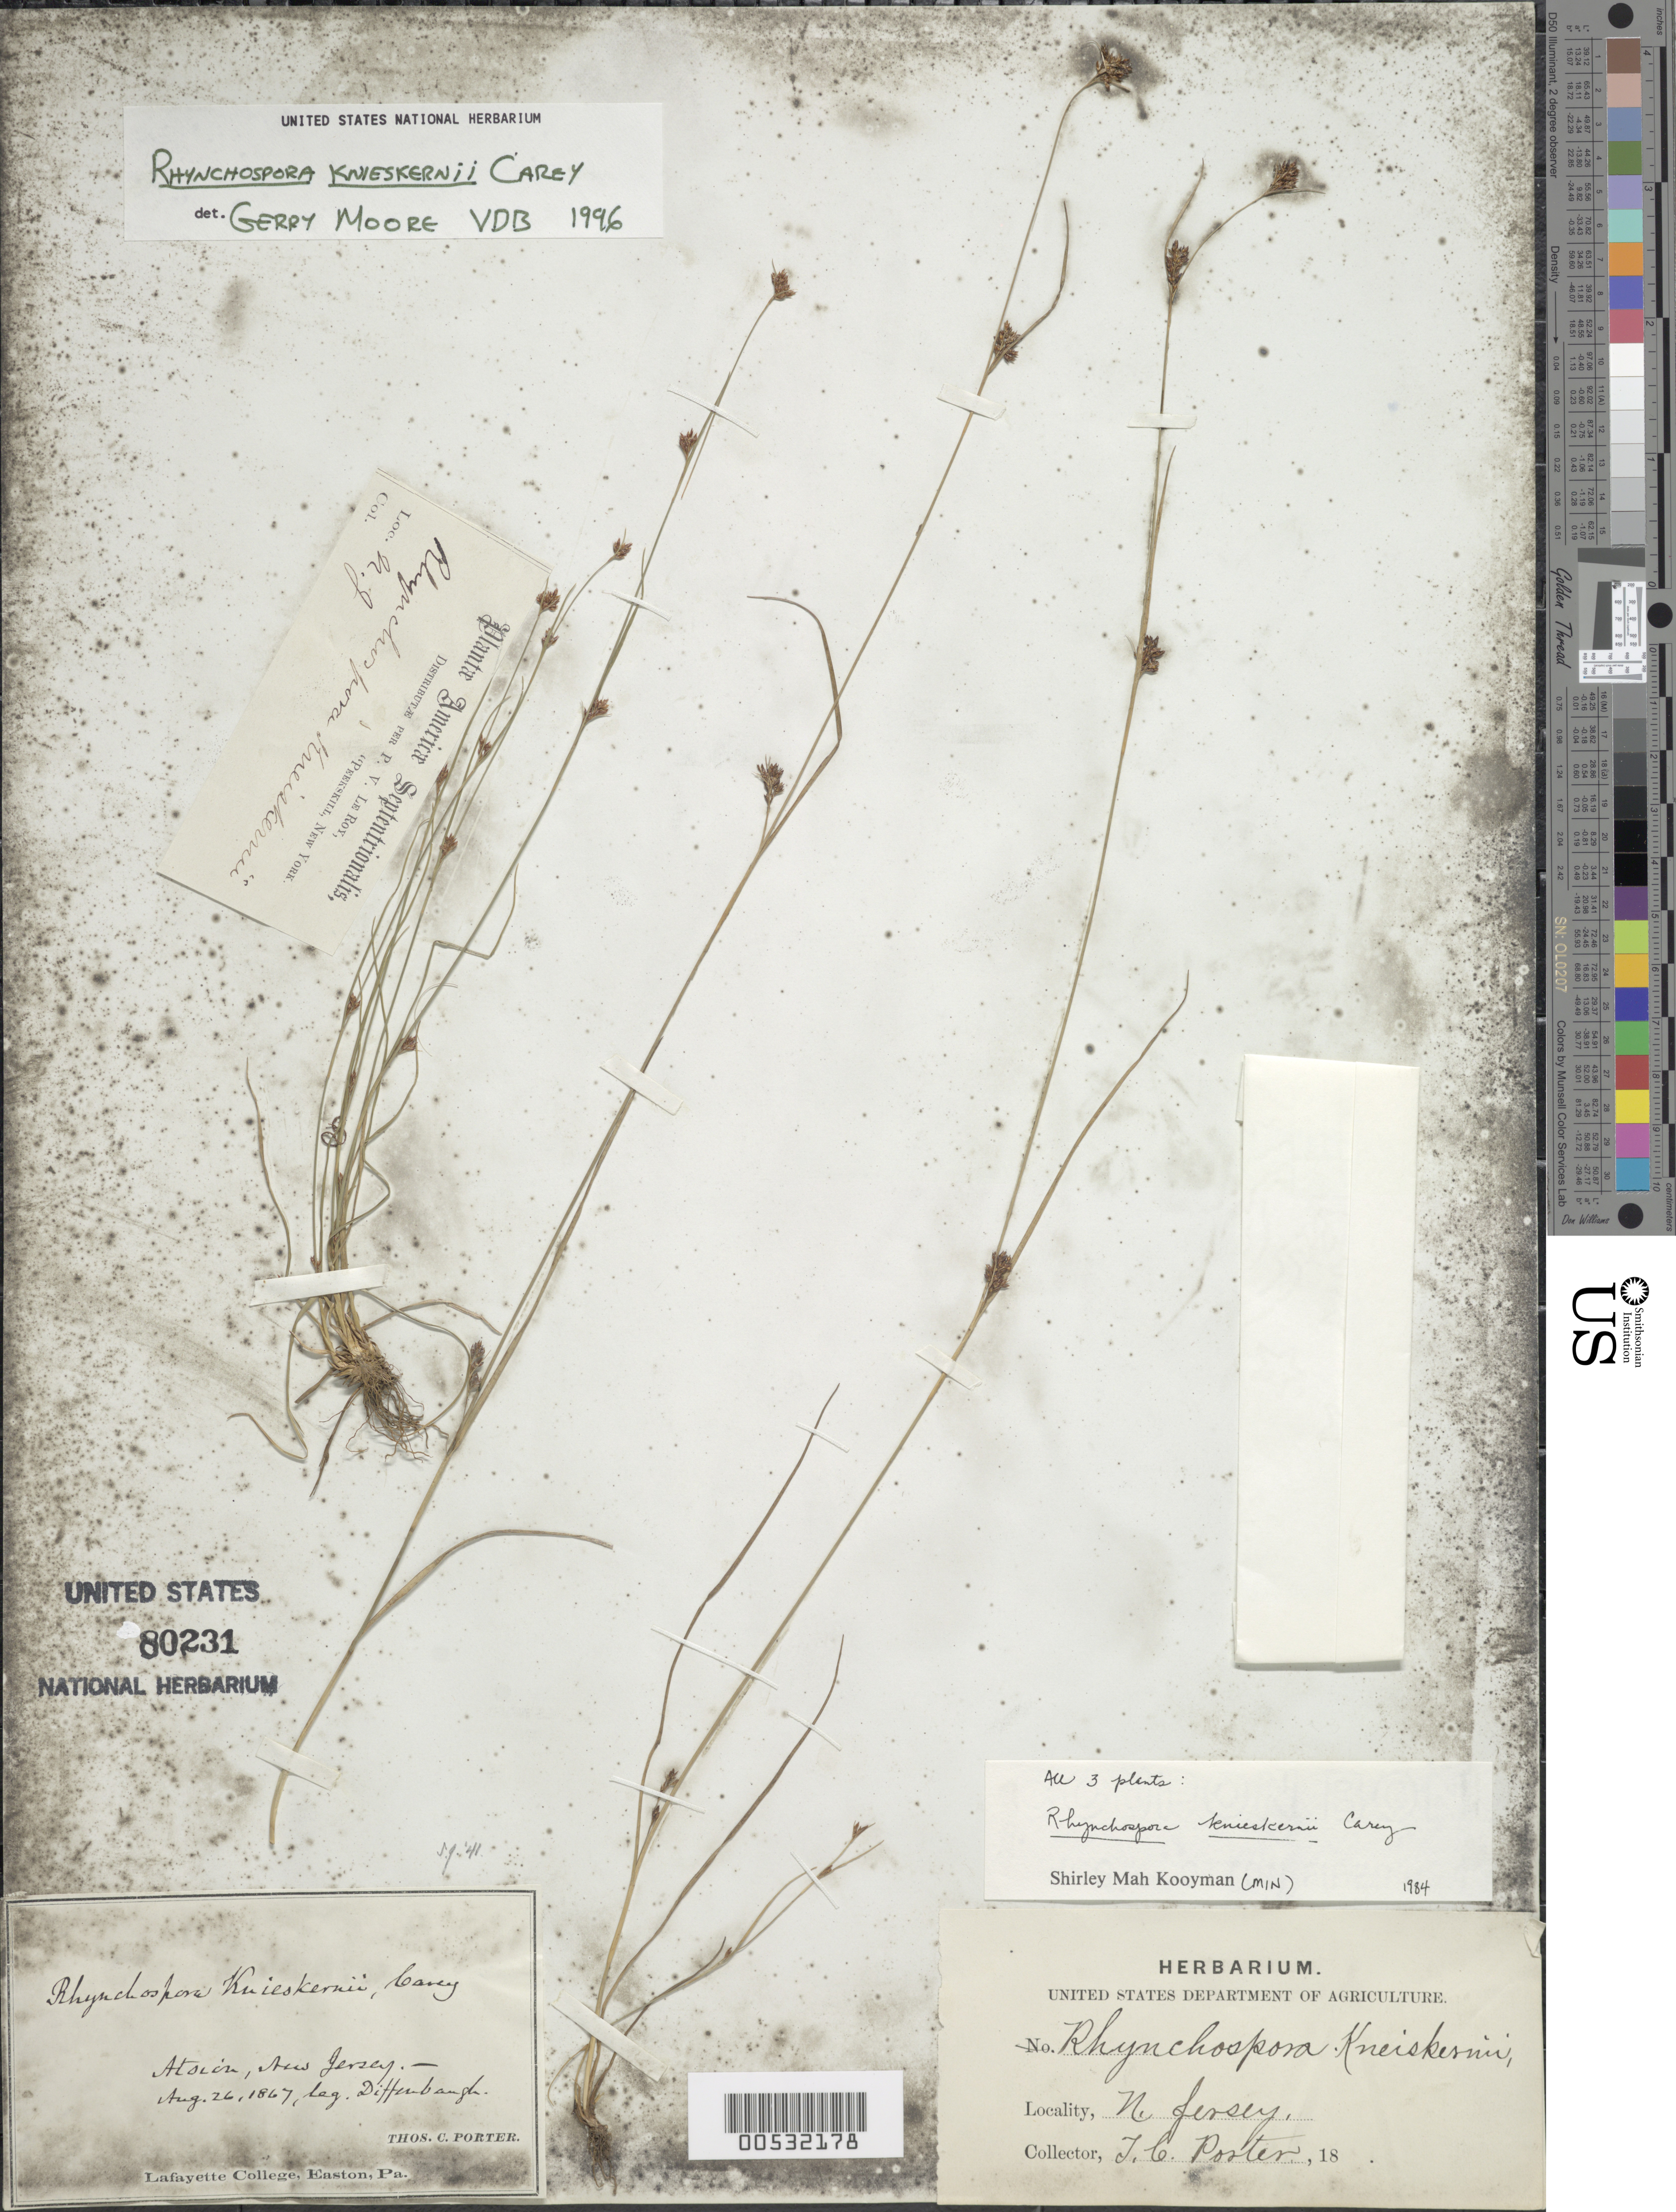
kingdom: Plantae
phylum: Tracheophyta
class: Liliopsida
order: Poales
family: Cyperaceae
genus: Rhynchospora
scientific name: Rhynchospora knieskernii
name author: J. Carey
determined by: Moore, G., (VDB), Vanderbilt University Herbarium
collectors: T. C. Porter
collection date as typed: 26 Aug 1867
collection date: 1867-08-26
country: United States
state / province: New Jersey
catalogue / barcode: US 80231